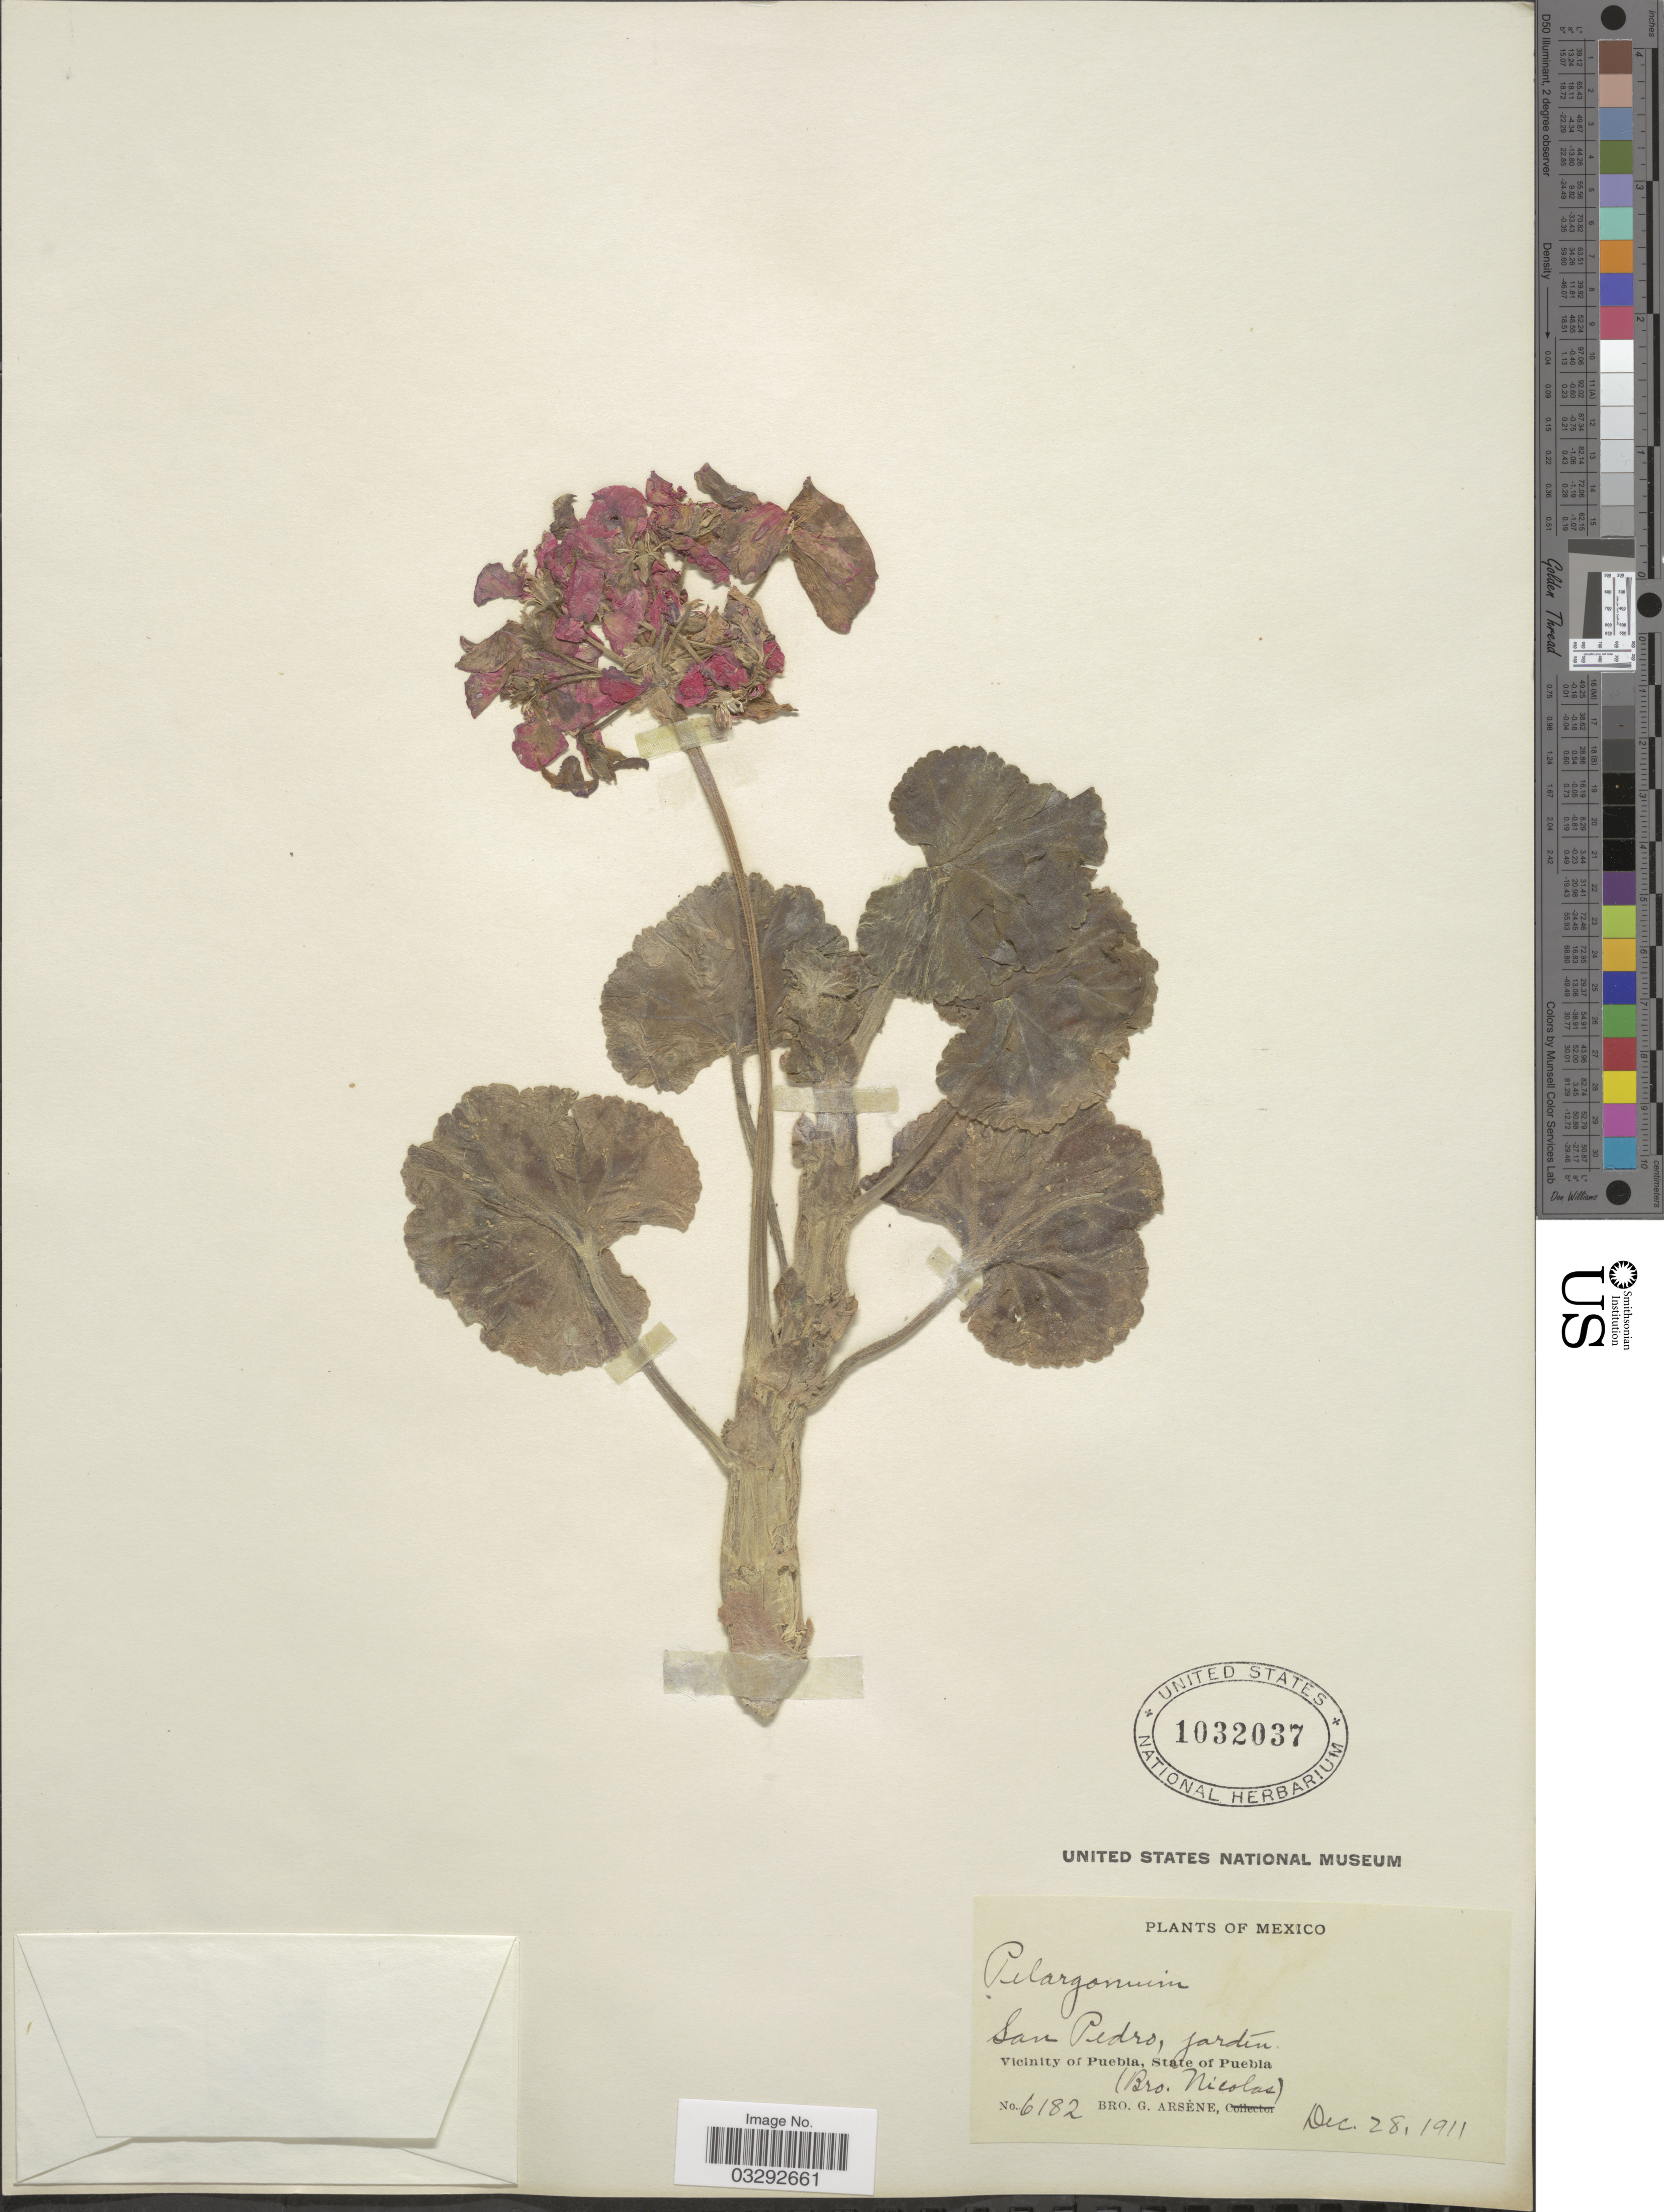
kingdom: Plantae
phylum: Tracheophyta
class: Magnoliopsida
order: Geraniales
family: Geraniaceae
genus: Pelargonium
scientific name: Pelargonium sp.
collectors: Bro. G. Arsène & Bro. Nicolas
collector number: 6182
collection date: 1911-12-28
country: Mexico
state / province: Puebla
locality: San Pedro, jardín. Vicinity of Puebla.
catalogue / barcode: US 1032037